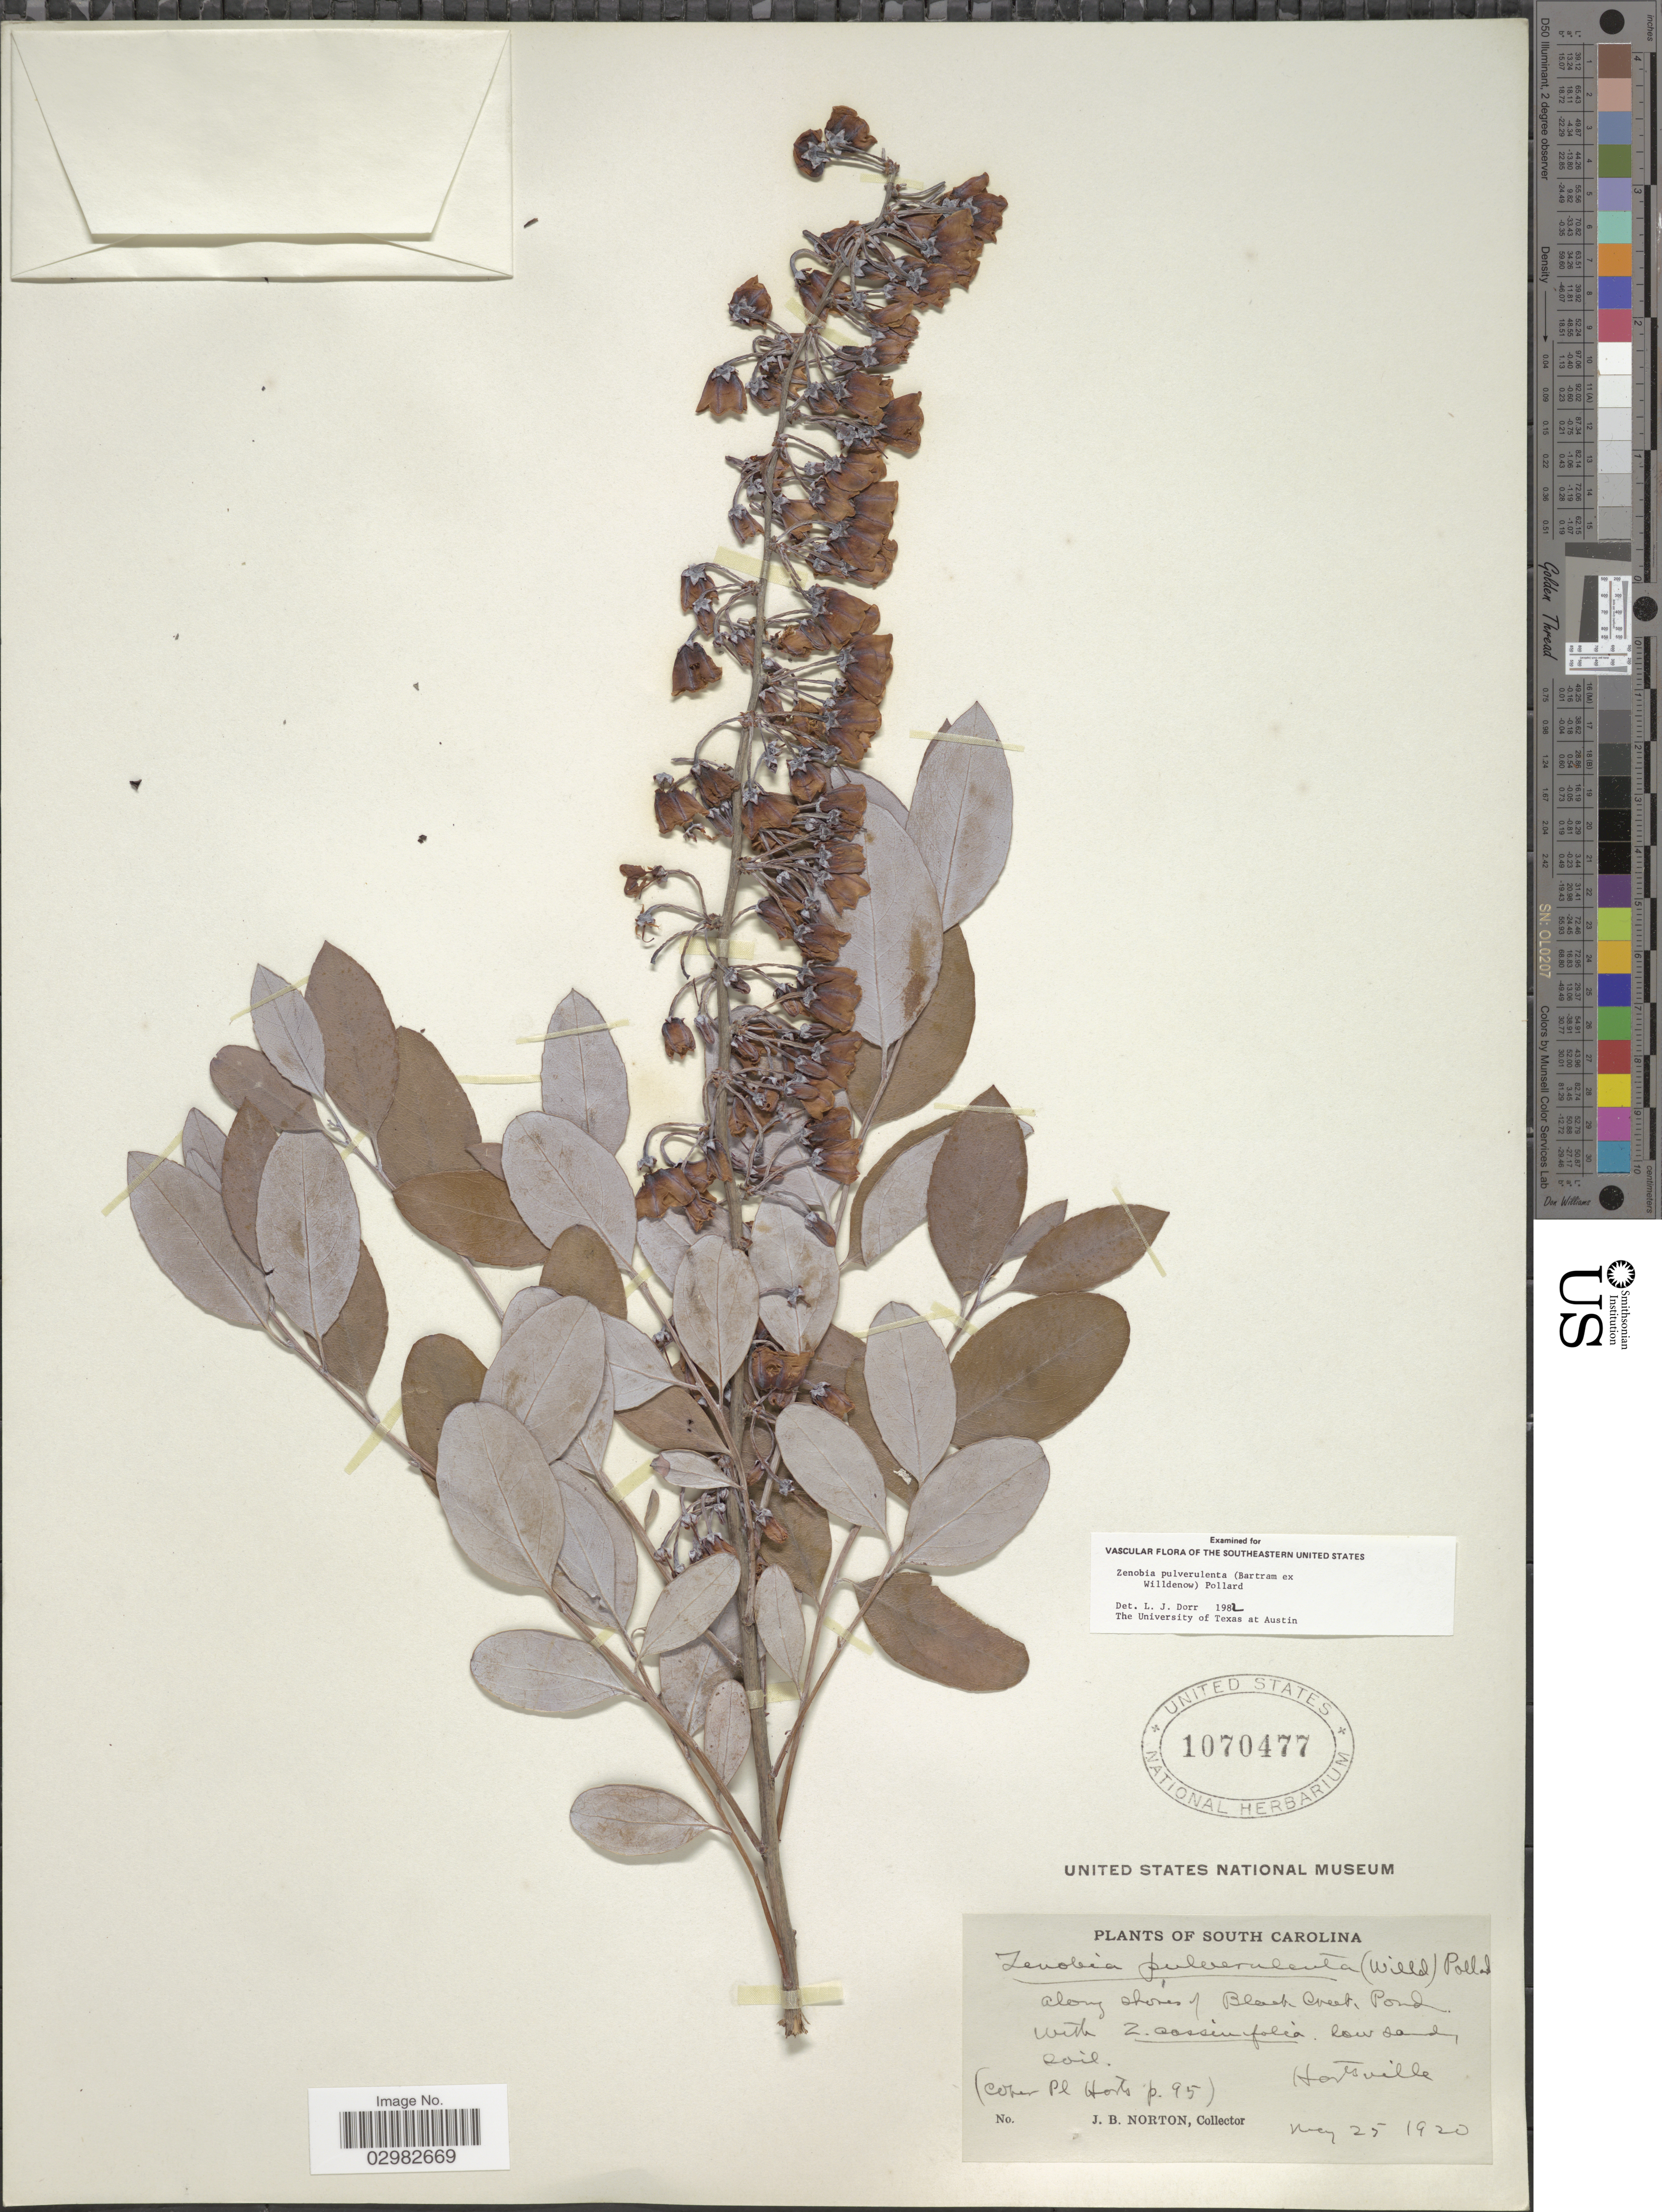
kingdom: Plantae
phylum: Tracheophyta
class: Magnoliopsida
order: Ericales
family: Ericaceae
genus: Zenobia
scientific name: Zenobia pulverulenta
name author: (W. Bartram ex Willd.) Pollard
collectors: J. B. Norton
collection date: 1920-05-25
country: United States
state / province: South Carolina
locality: Along stones of Black Creek, Pond, Hartsville.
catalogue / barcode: US 1070477